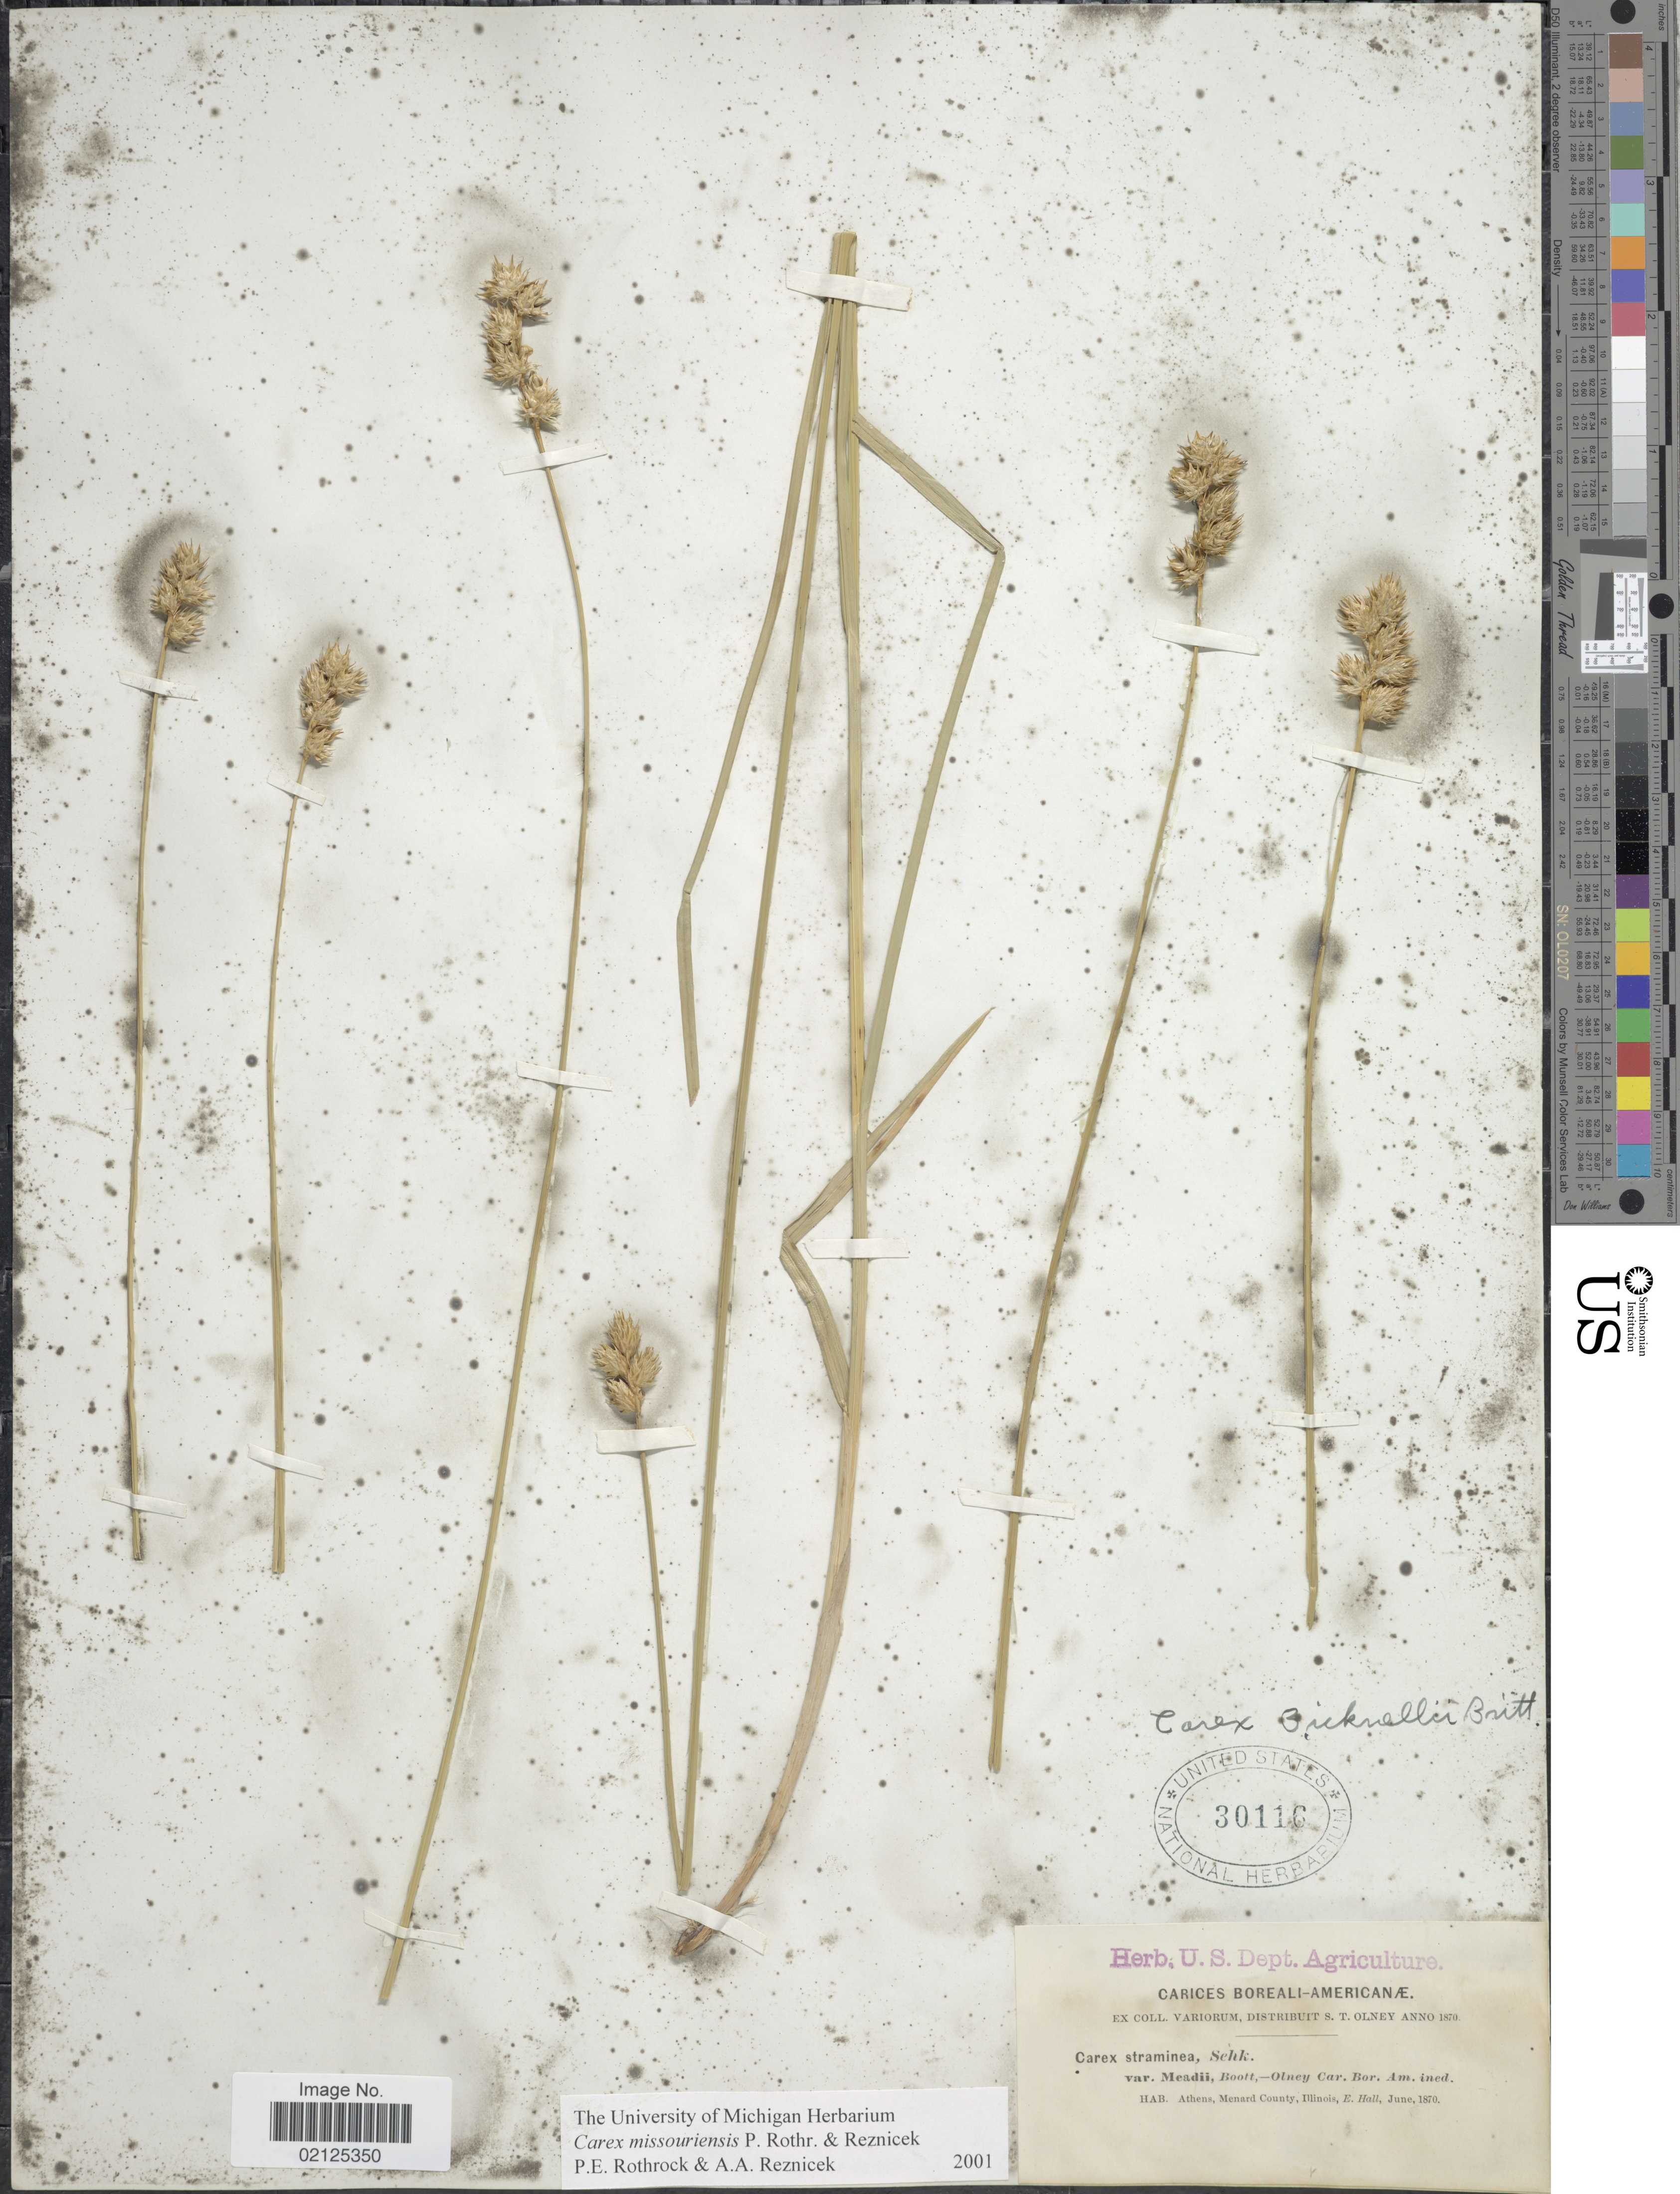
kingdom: Plantae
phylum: Tracheophyta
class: Liliopsida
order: Poales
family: Cyperaceae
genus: Carex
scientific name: Carex missouriensis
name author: P. Rothr. & Reznicek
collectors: E. Hall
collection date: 1870-06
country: United States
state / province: Illinois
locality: Carices Boreali-Americanæ, Athens, Menard County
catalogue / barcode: US 30116